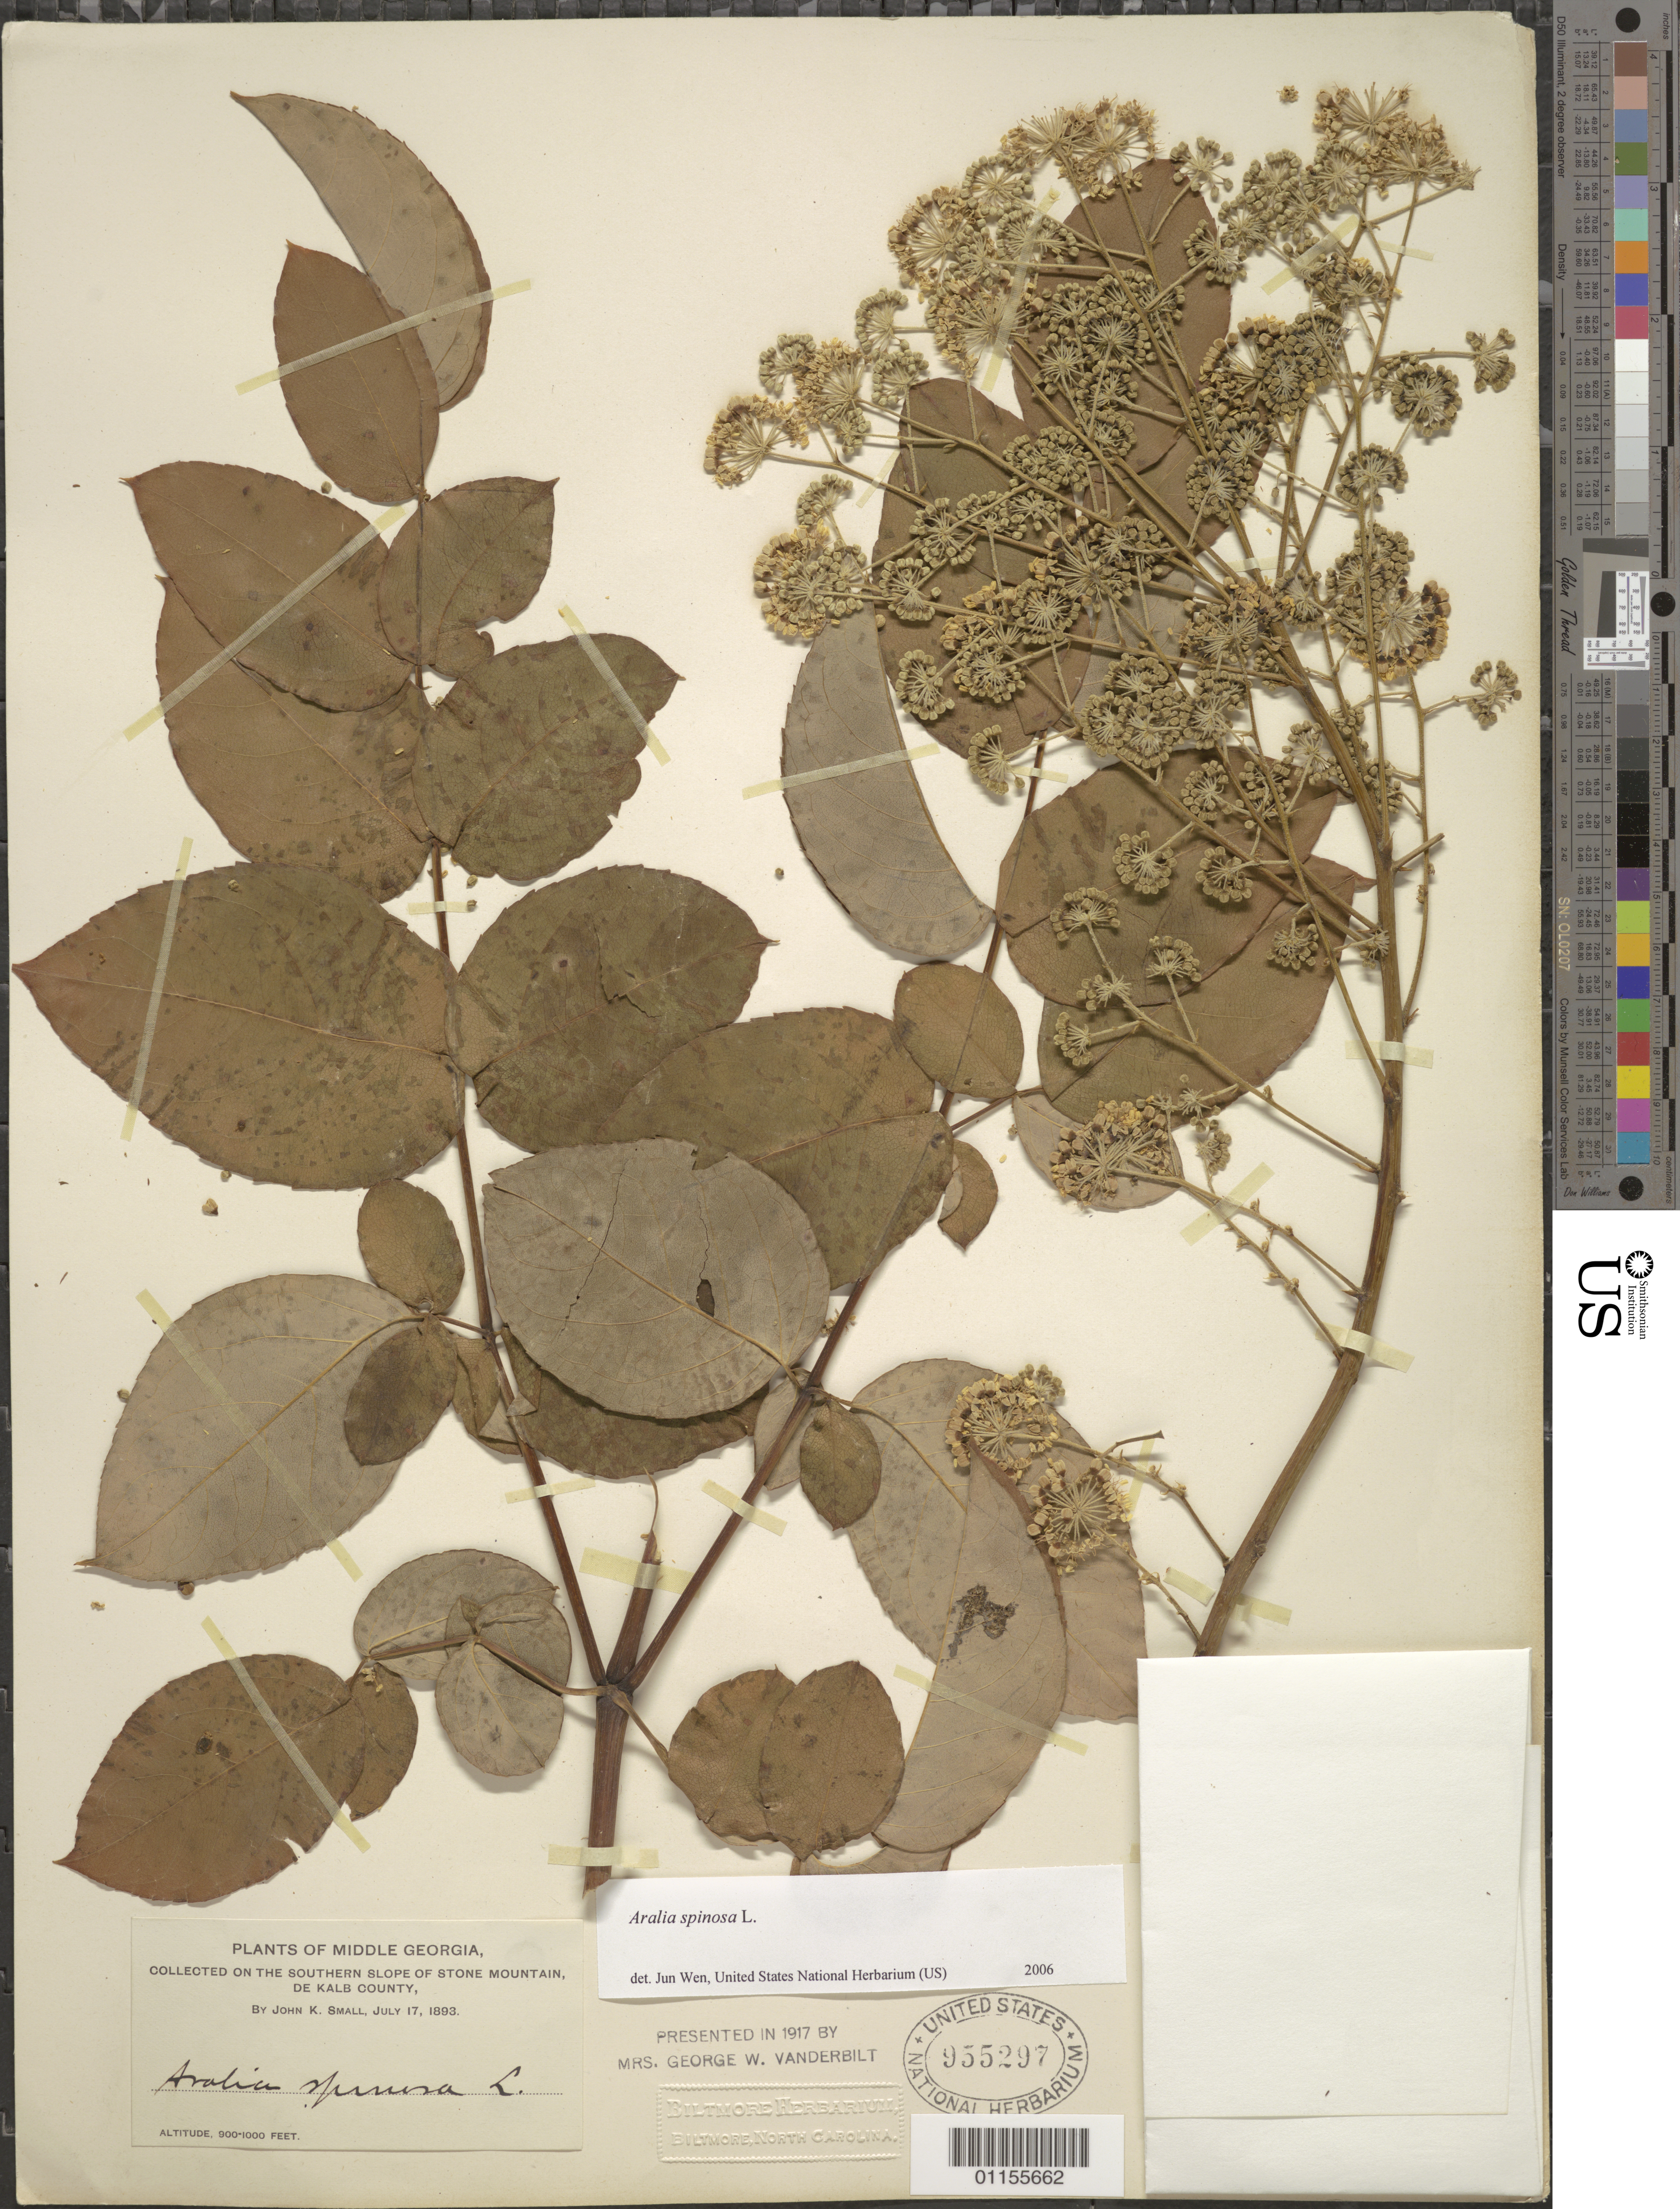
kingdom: Plantae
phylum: Tracheophyta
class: Magnoliopsida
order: Apiales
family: Araliaceae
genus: Aralia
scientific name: Aralia spinosa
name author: L.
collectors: J. K. Small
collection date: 1893-07-17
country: United States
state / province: Georgia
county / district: De Kalb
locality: S slope of Stone Mt.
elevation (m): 274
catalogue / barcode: US 955297